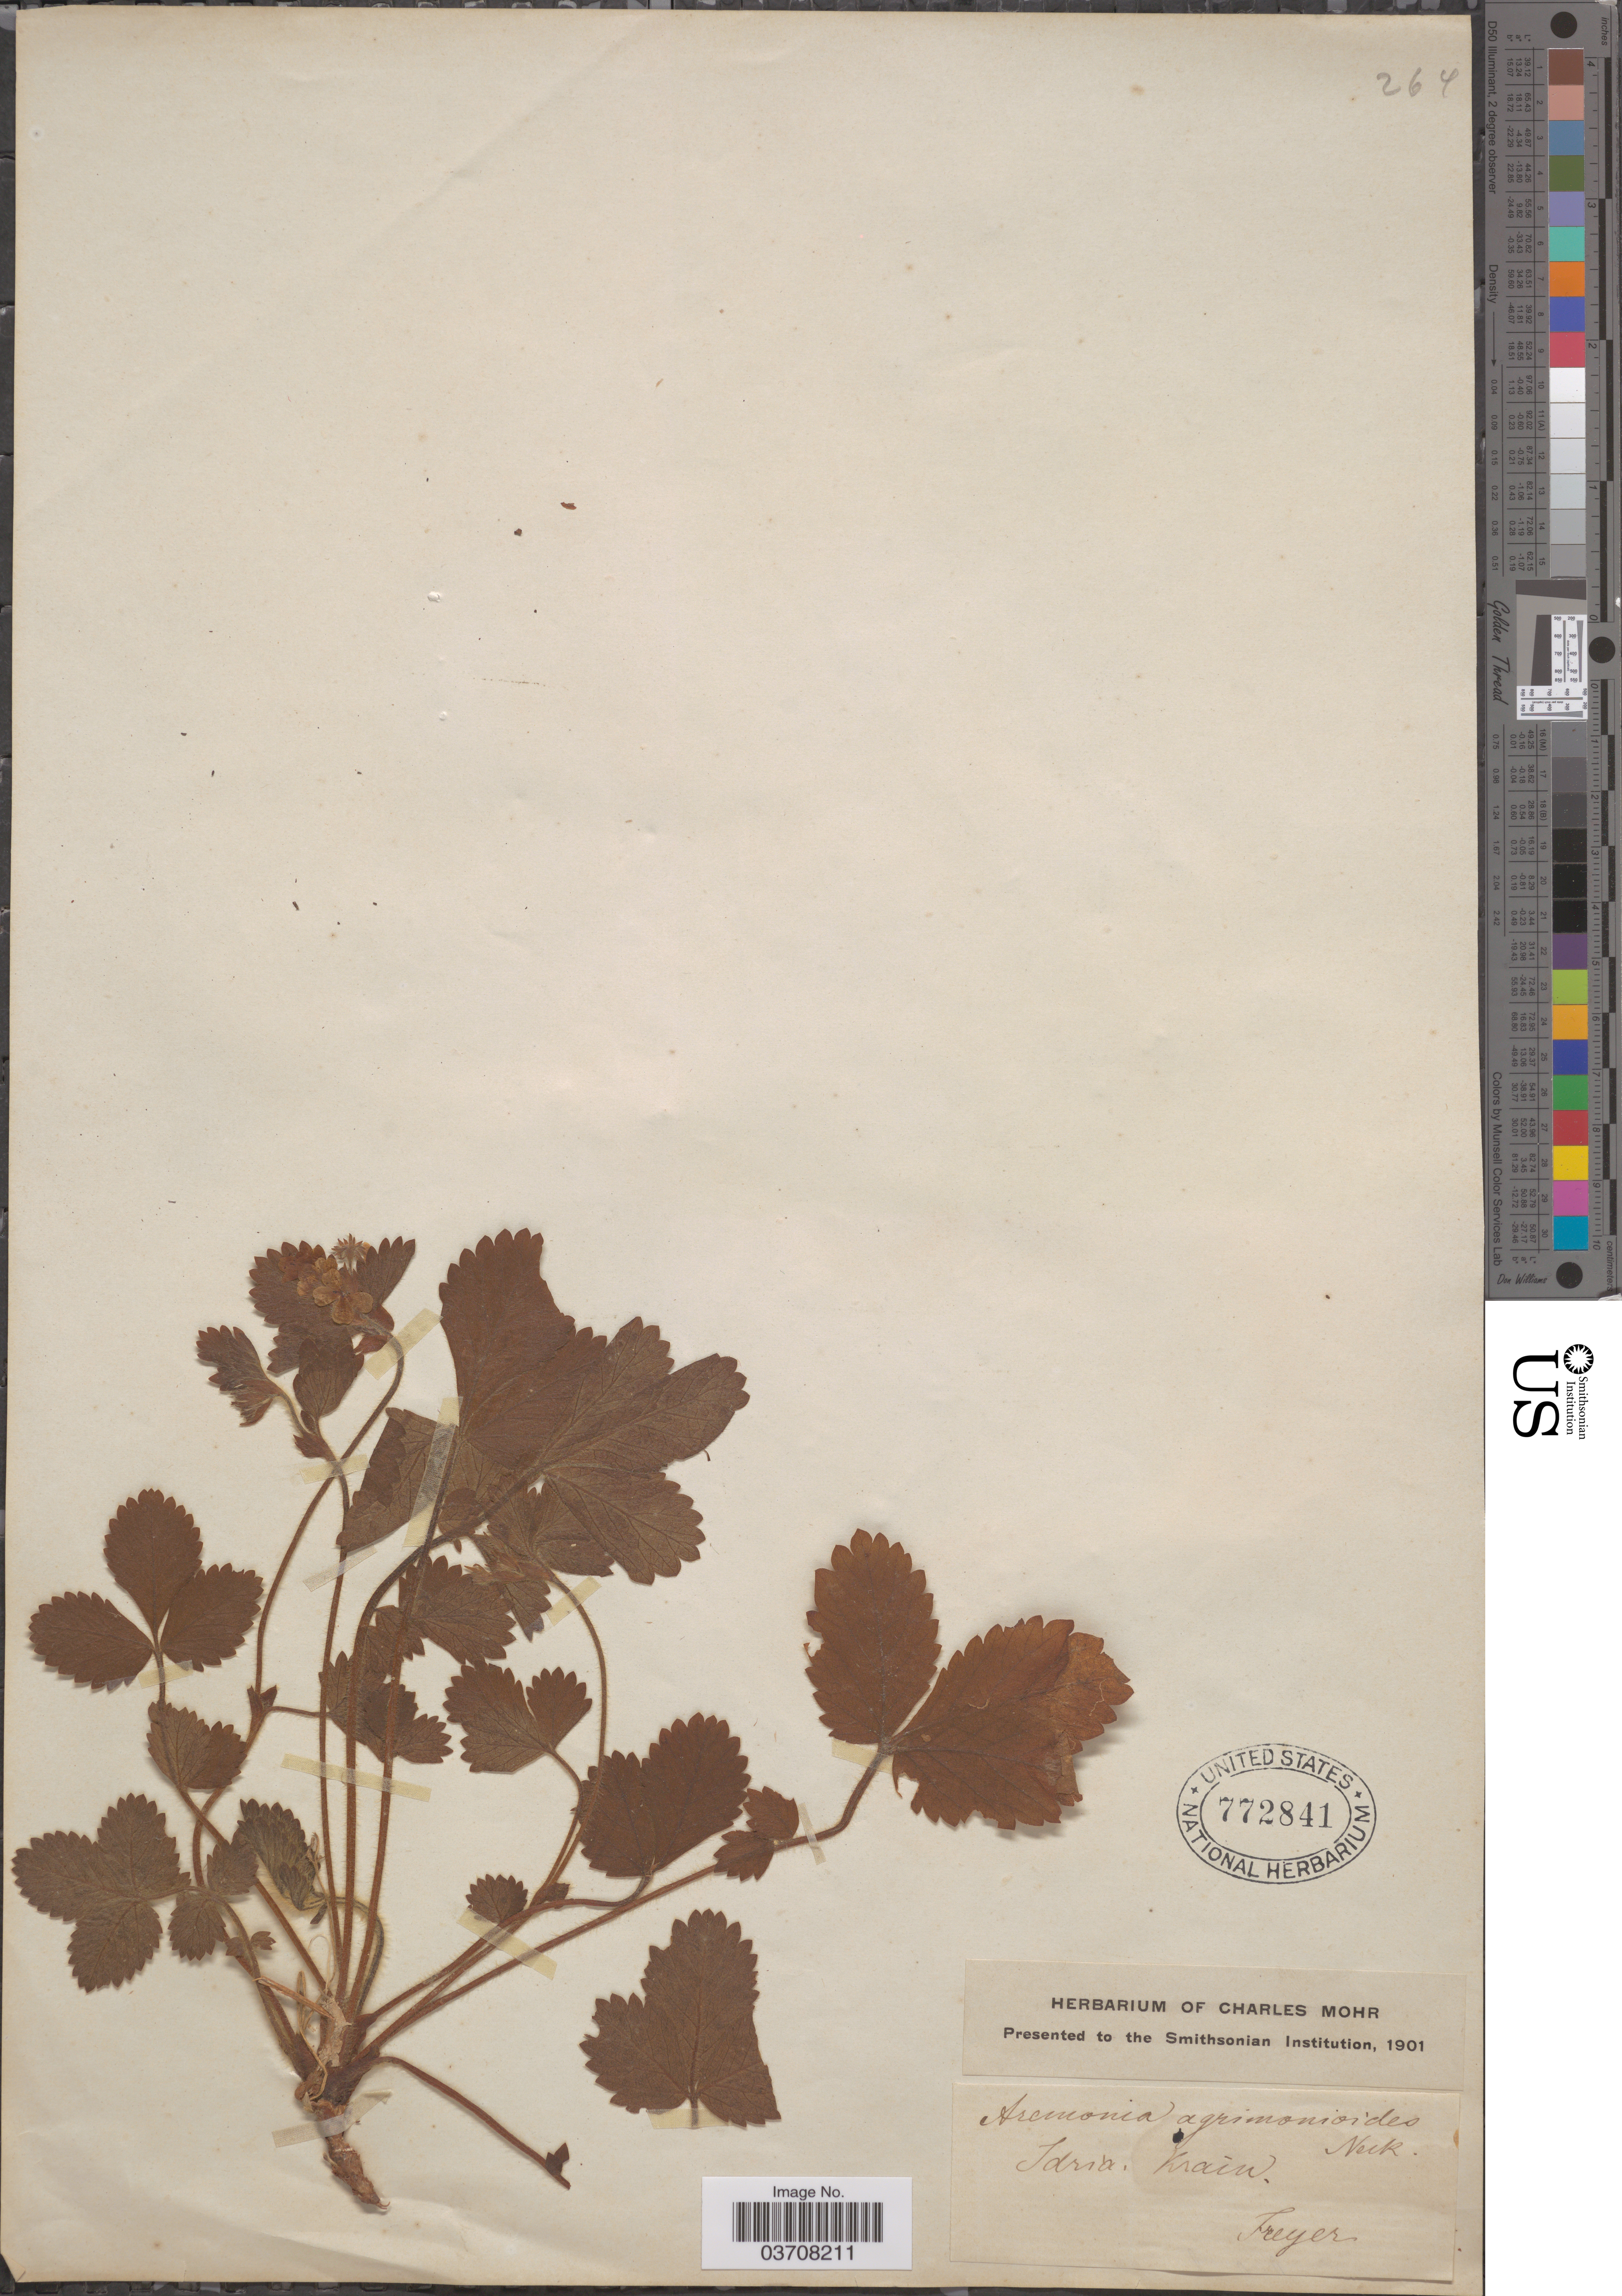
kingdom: Plantae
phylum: Tracheophyta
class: Magnoliopsida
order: Rosales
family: Rosaceae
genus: Aremonia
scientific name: Aremonia agrimonoides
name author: (L.) DC.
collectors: -. Freyer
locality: Idria, Krain.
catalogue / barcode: US 772841